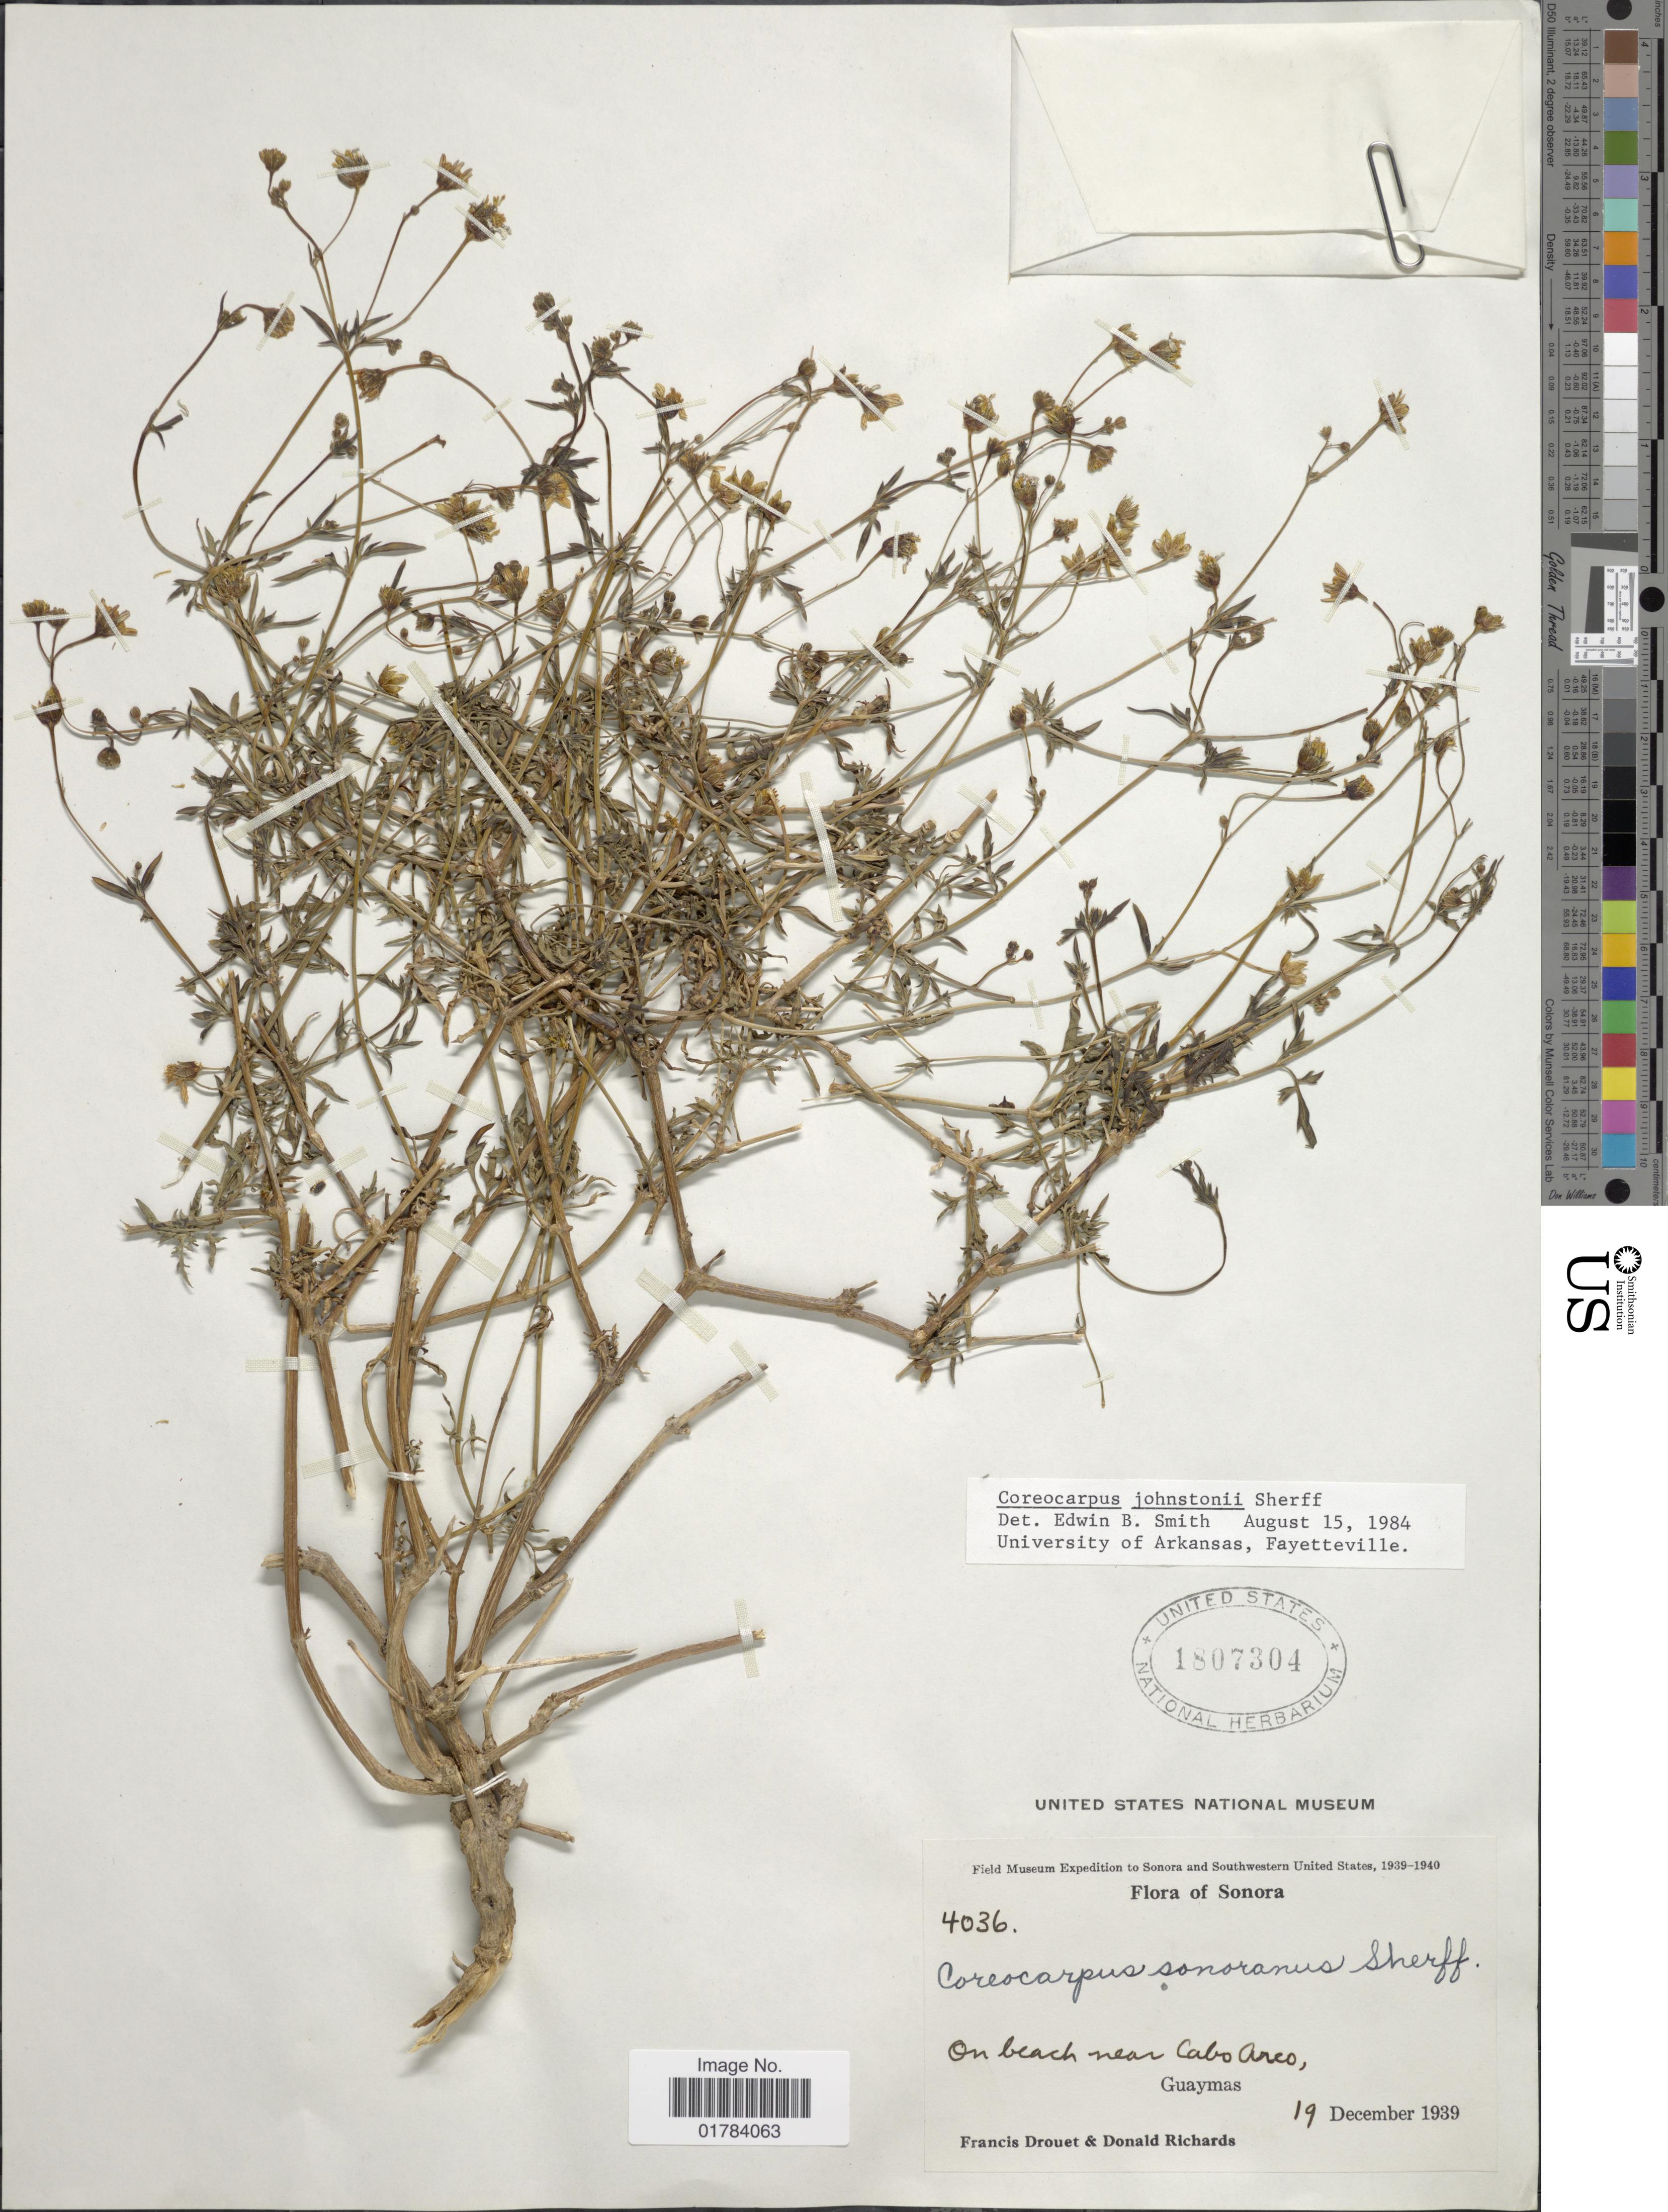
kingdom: Plantae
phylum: Tracheophyta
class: Magnoliopsida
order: Asterales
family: Asteraceae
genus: Coreocarpus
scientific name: Coreocarpus johnstonii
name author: Sherff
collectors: F. E. Drouet & D. Richards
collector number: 4036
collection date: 1939-12-19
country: Mexico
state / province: Sonora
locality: On beach near Cabo Arco, Guaymas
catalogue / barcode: US 1807304